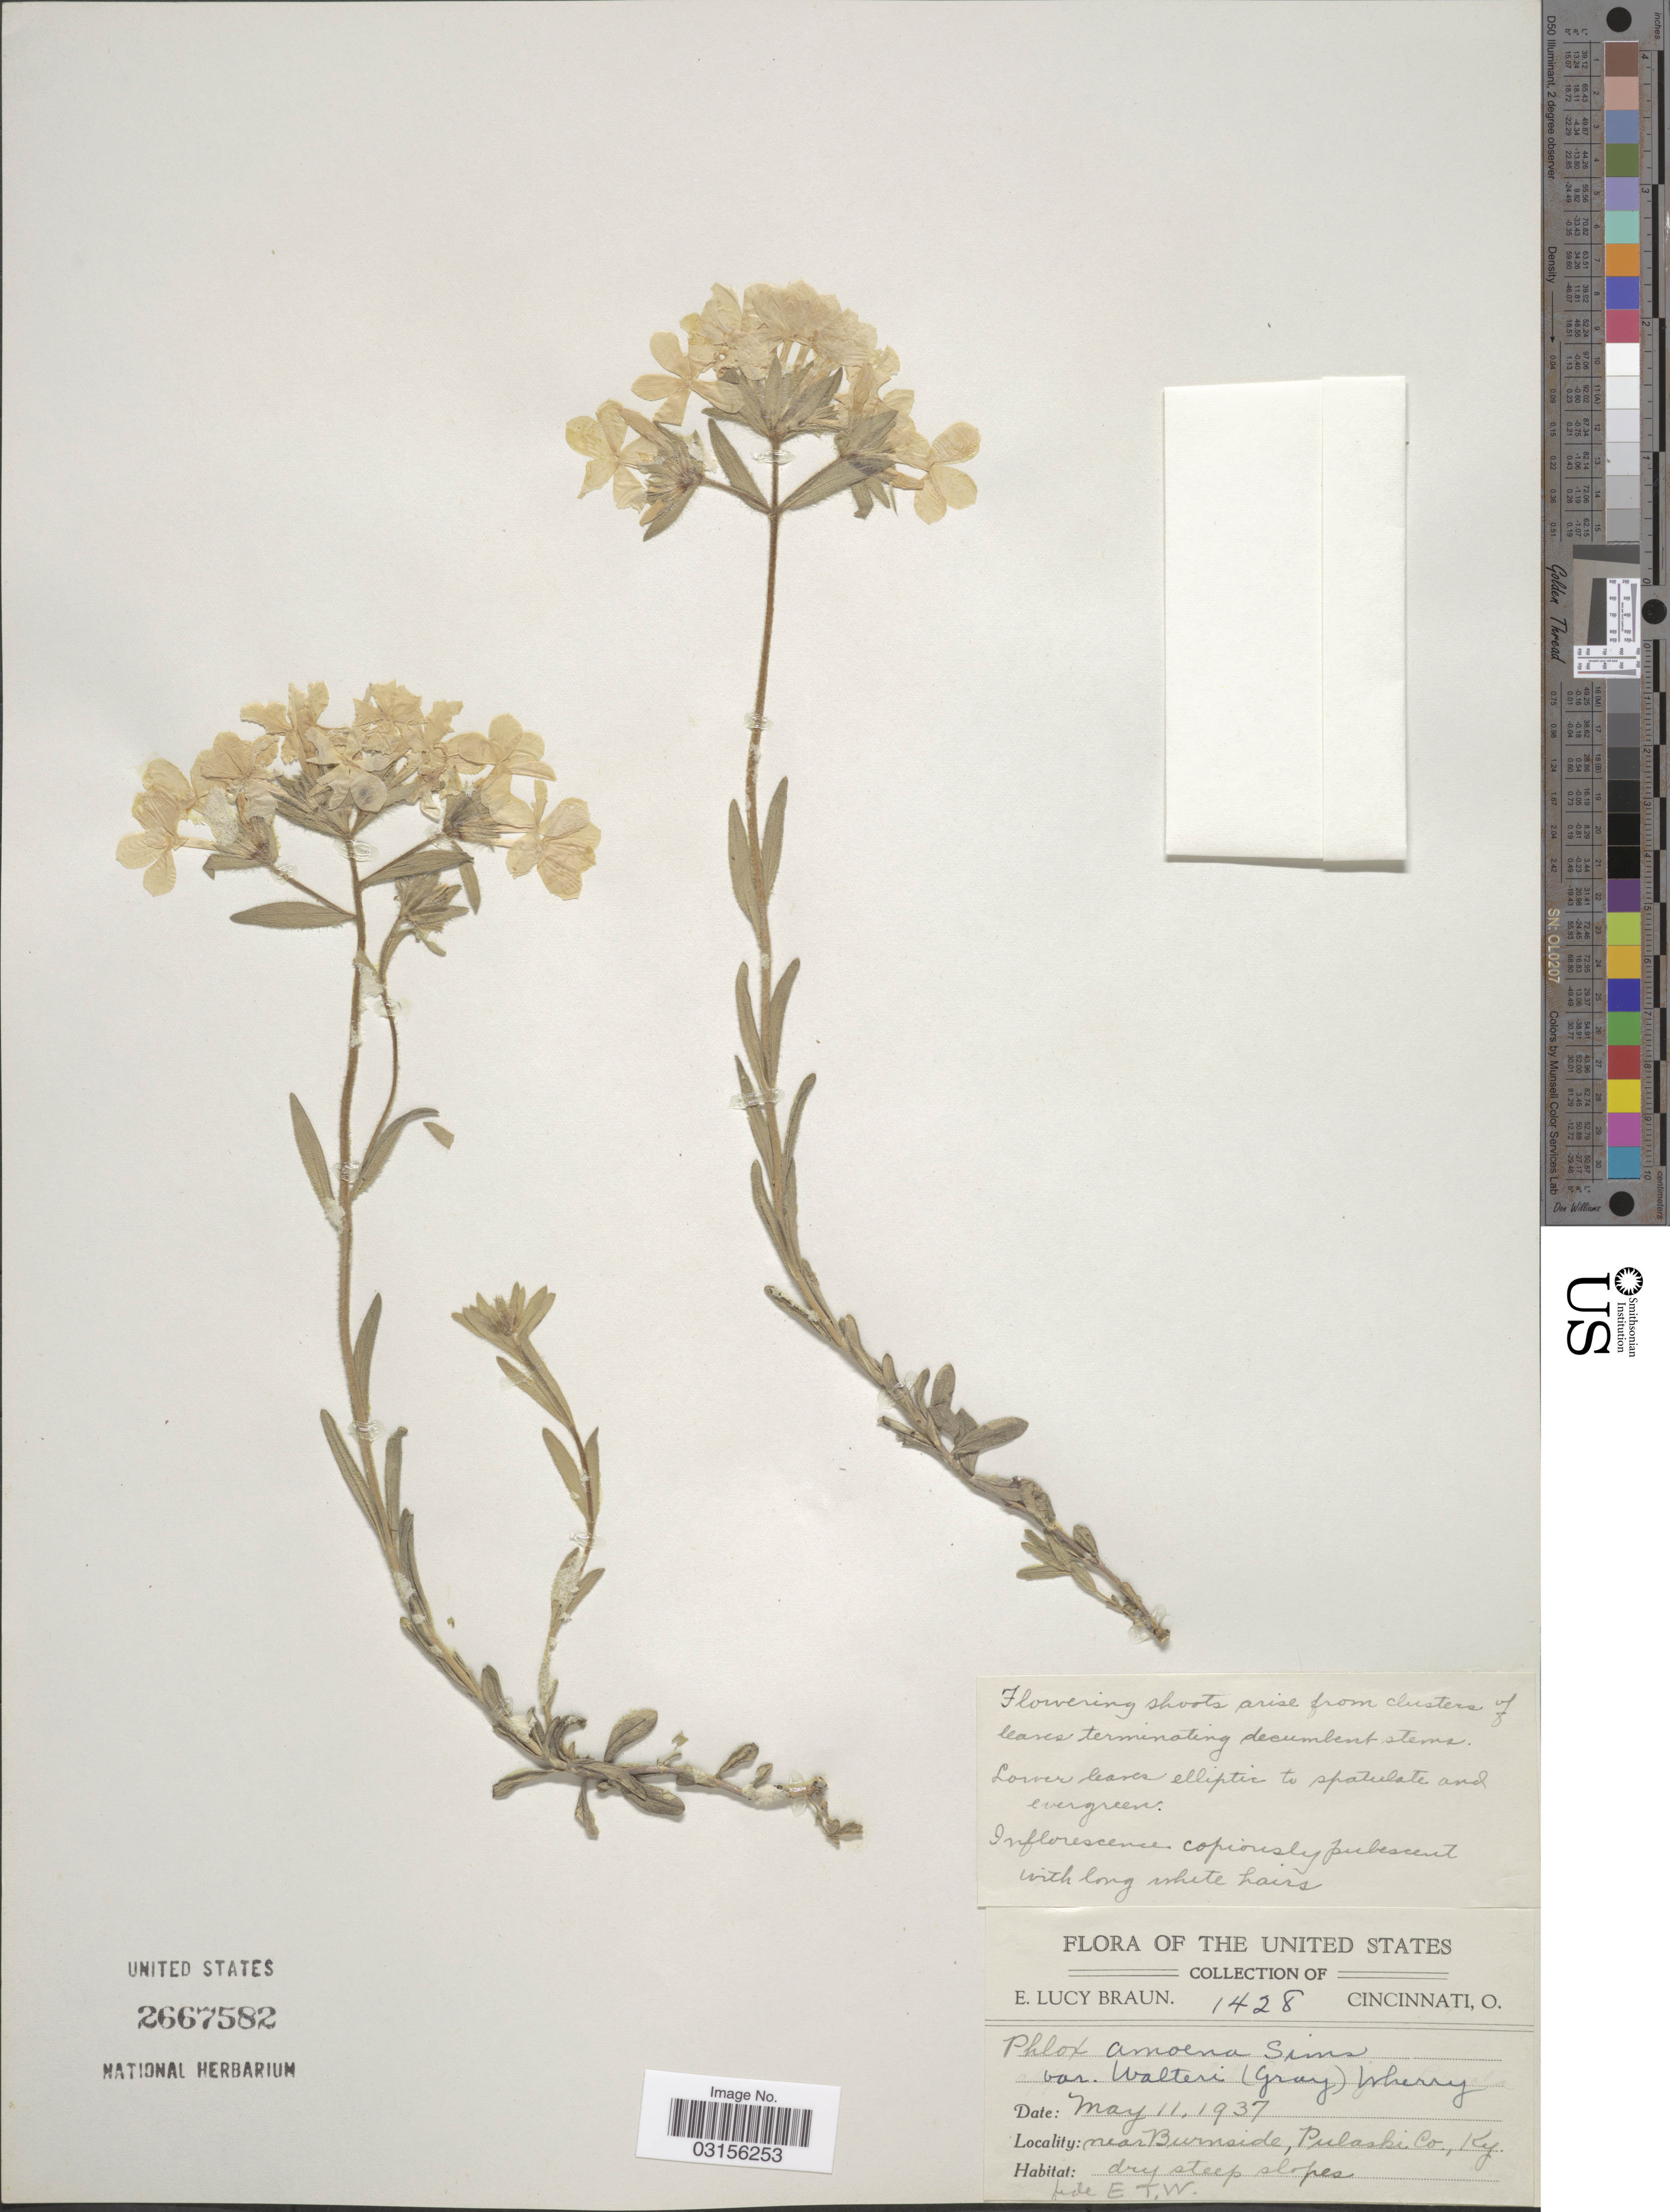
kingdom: Plantae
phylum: Tracheophyta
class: Magnoliopsida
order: Ericales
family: Polemoniaceae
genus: Phlox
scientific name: Phlox amoena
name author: Sims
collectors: E. L. Braun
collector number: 1428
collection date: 1937-05-11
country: United States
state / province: Kentucky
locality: Near Burnside, Pulaski Co.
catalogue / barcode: US 2667582